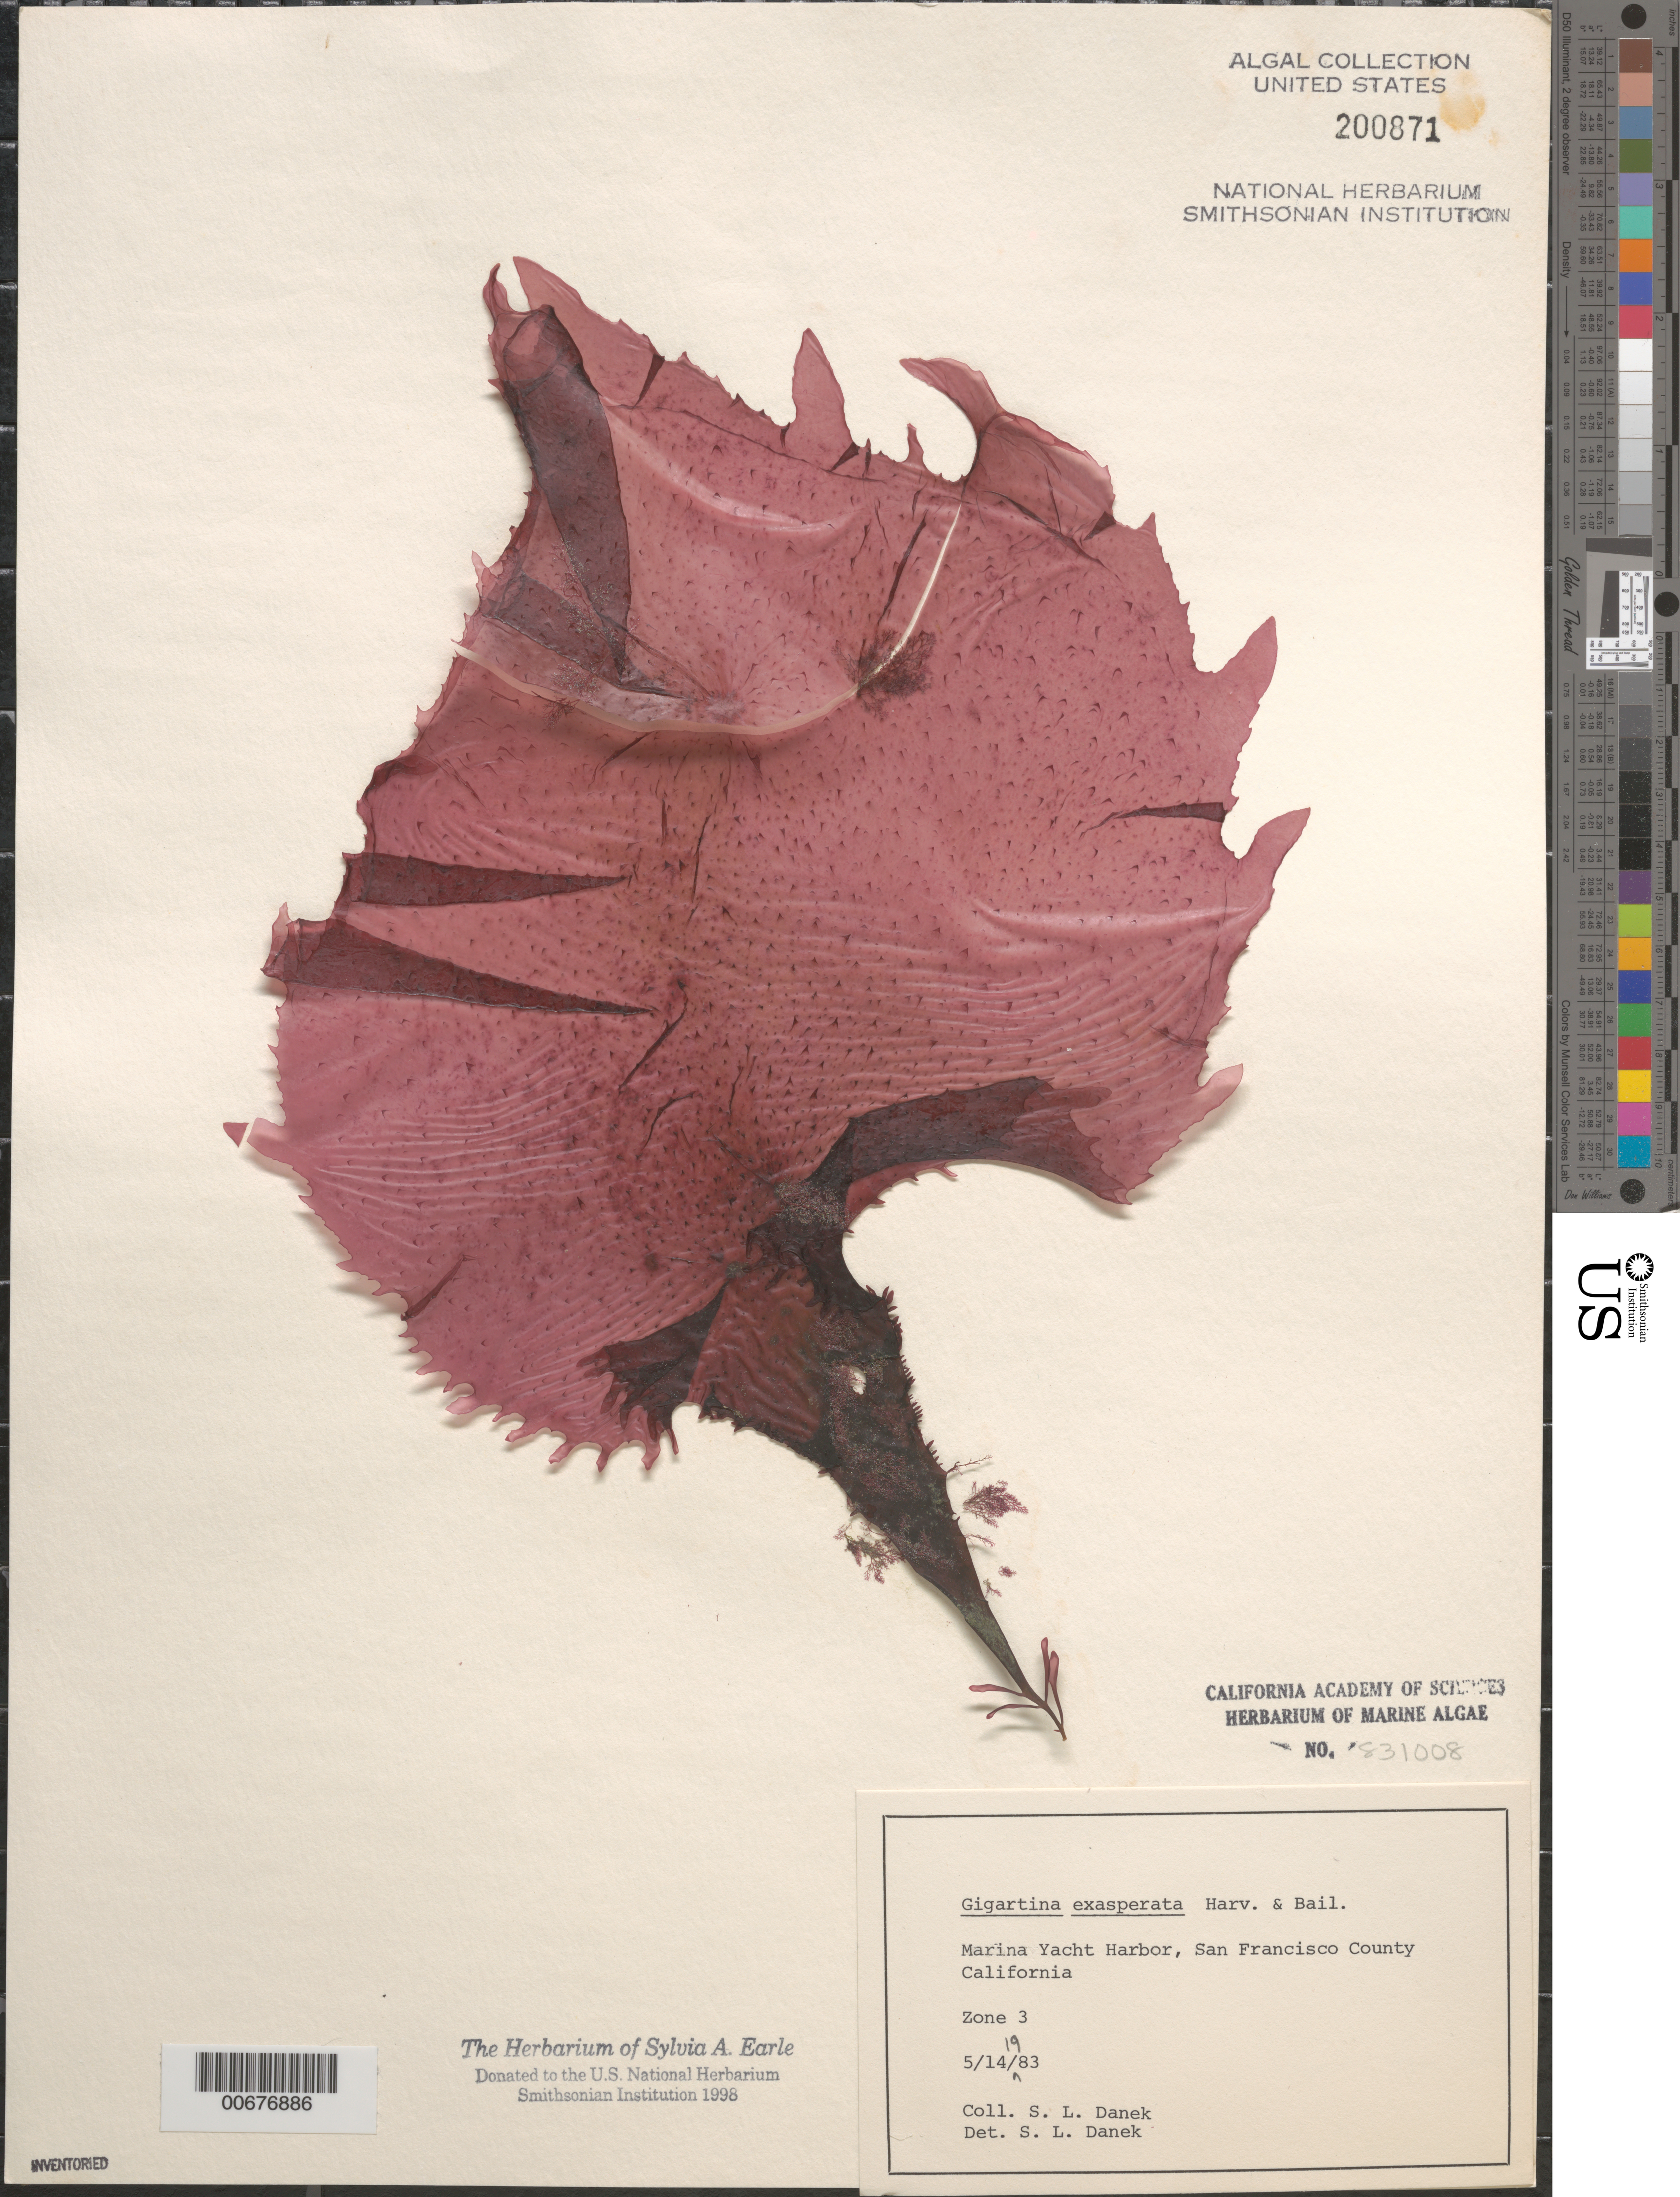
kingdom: Plantae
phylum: Rhodophyta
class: Florideophyceae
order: Gigartinales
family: Gigartinaceae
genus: Chondracanthus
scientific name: Chondracanthus exasperatus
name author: (Harv. & J. Bailey) J.R. Hughey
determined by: Algae name updating Project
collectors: S. Danek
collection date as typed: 14 May 1983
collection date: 1983-05-14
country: United States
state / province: California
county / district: San Francisco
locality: San Francisco, Marina Yacht Harbor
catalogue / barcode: US 200871